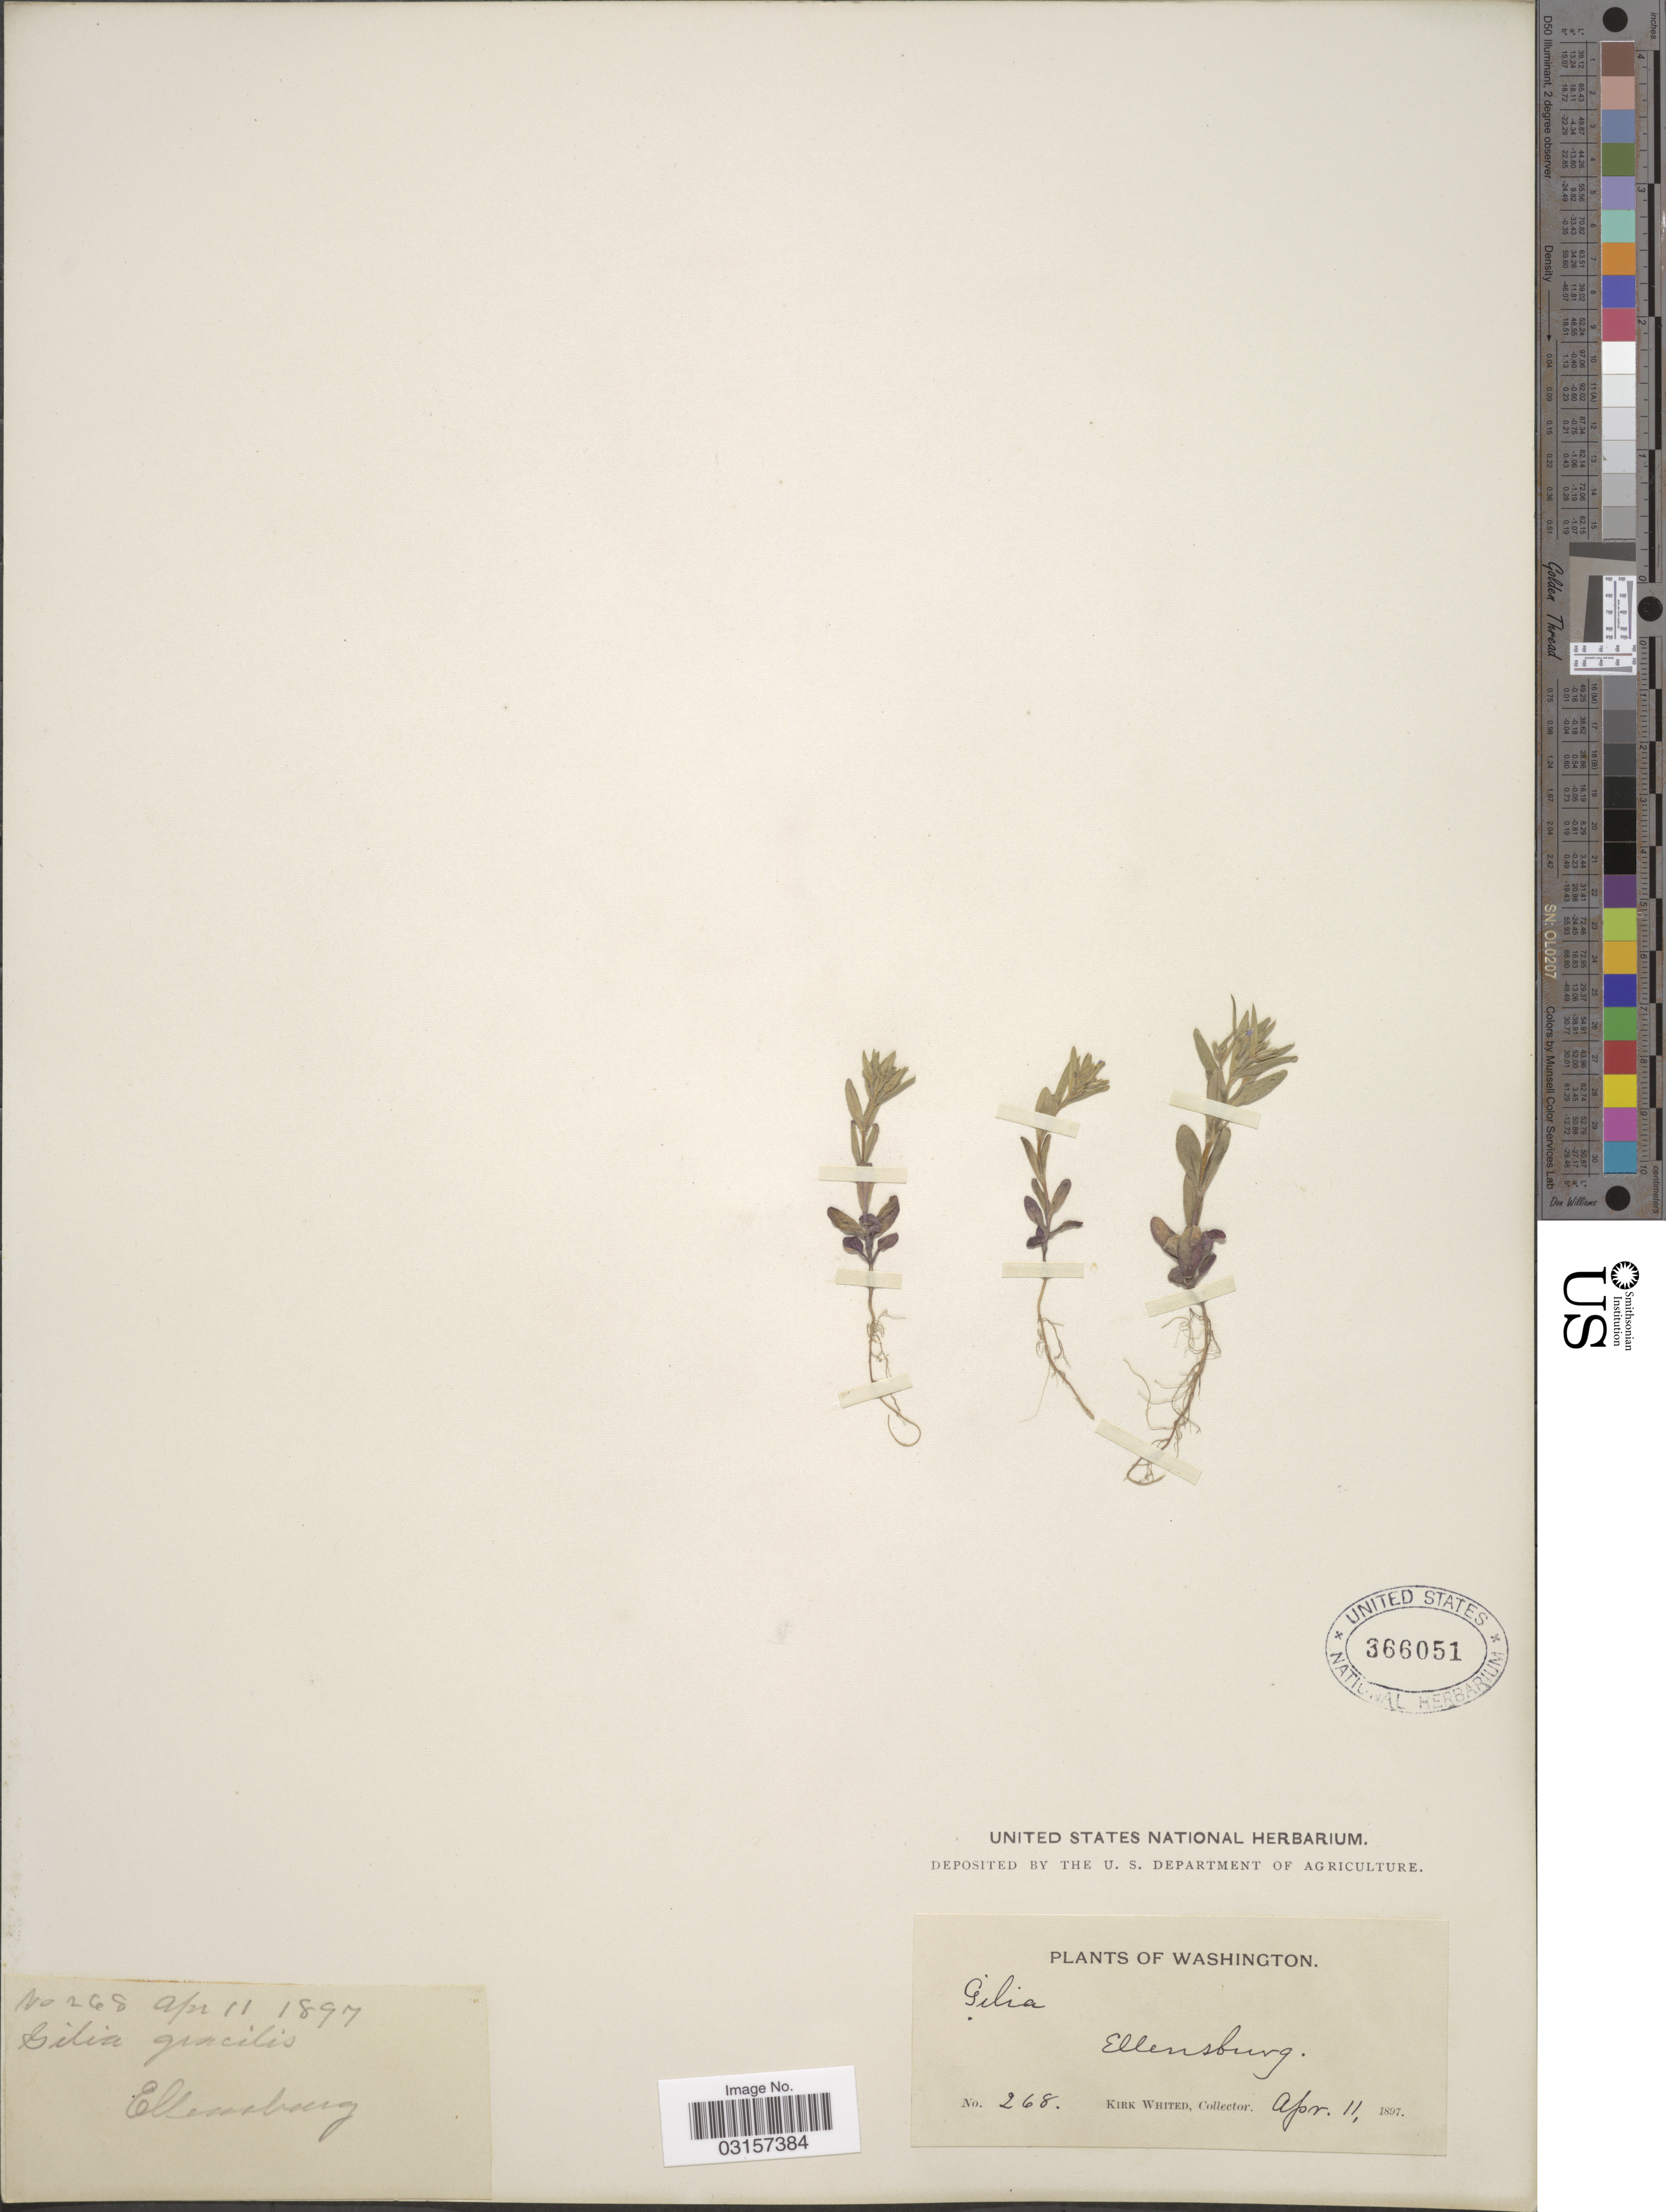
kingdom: Plantae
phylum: Tracheophyta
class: Magnoliopsida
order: Ericales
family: Polemoniaceae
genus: Microsteris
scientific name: Microsteris gracilis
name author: (Hook.) Greene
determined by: (US) Smithsonian Institution - National Museum of Natural History - Department of Botany (UNITED STATES)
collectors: K. Whited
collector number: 268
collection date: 1897-04-11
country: United States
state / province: Washington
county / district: Kittitas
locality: Ellensburg.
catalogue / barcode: US 366051